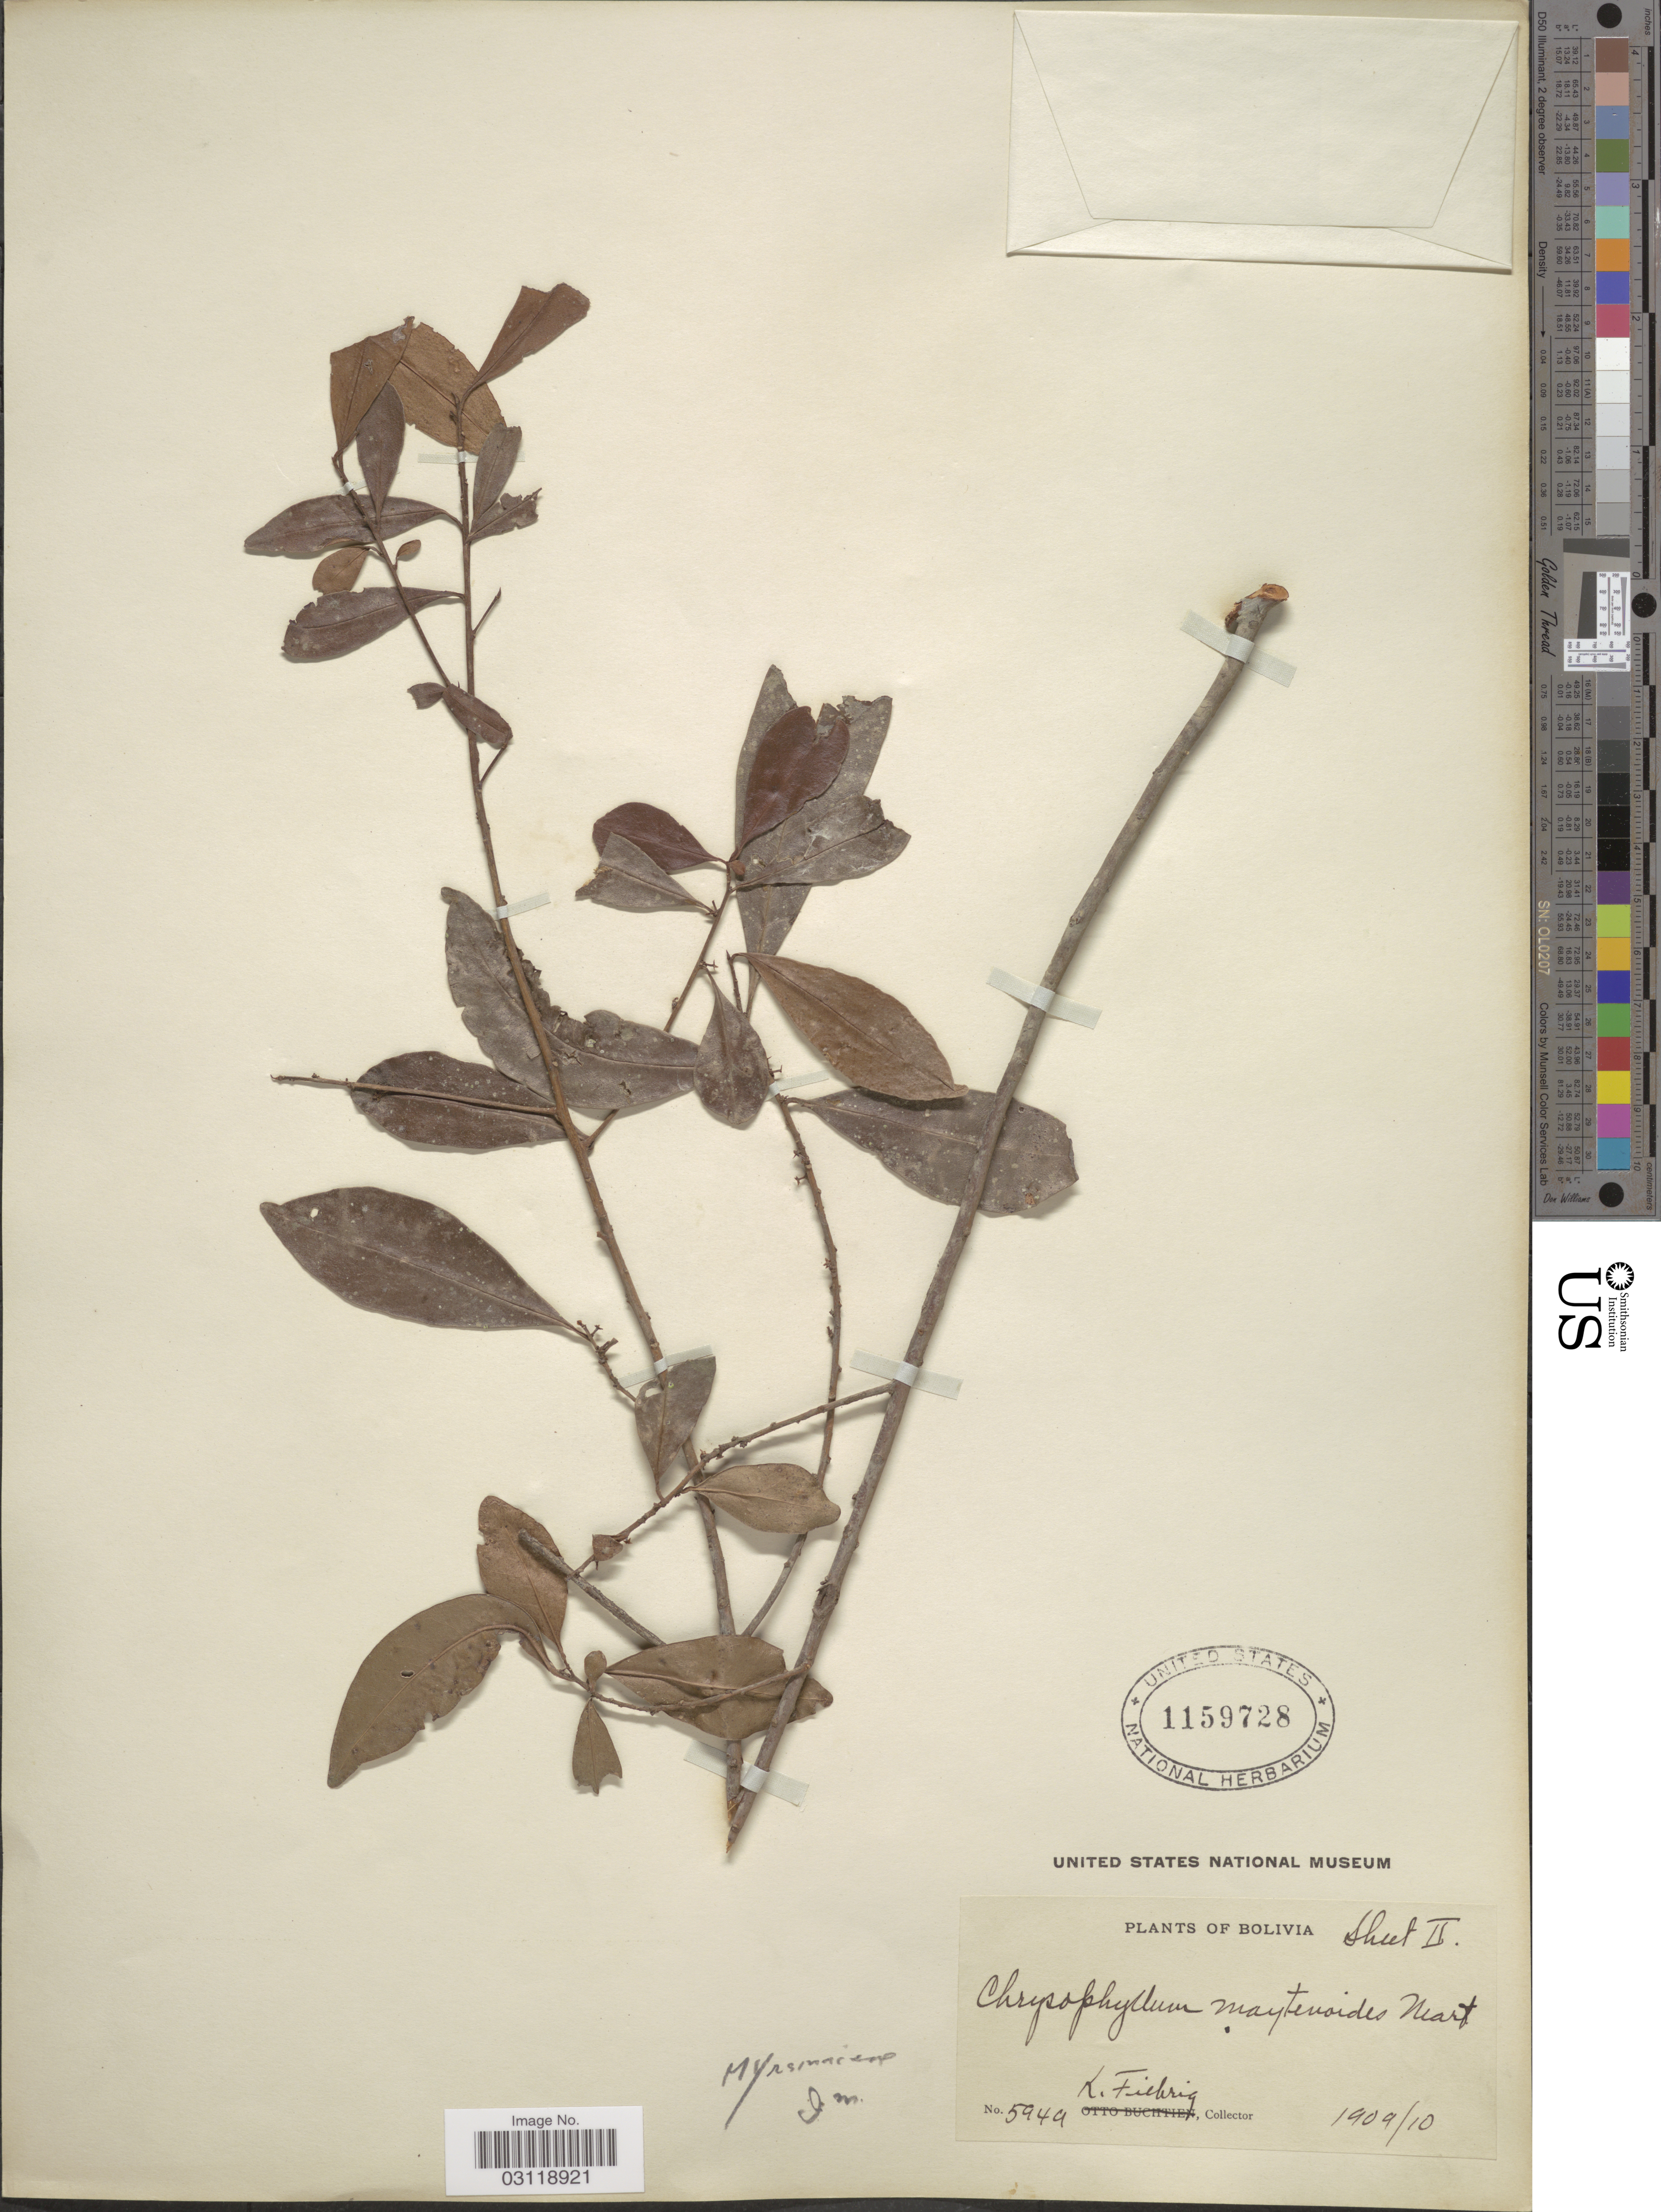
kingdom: Plantae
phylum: Tracheophyta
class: Magnoliopsida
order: Ericales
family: Primulaceae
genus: Rapanea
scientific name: Rapanea sp.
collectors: K. Fiebrig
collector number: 5949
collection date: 1909/1910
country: Bolivia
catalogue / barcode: US 1159728